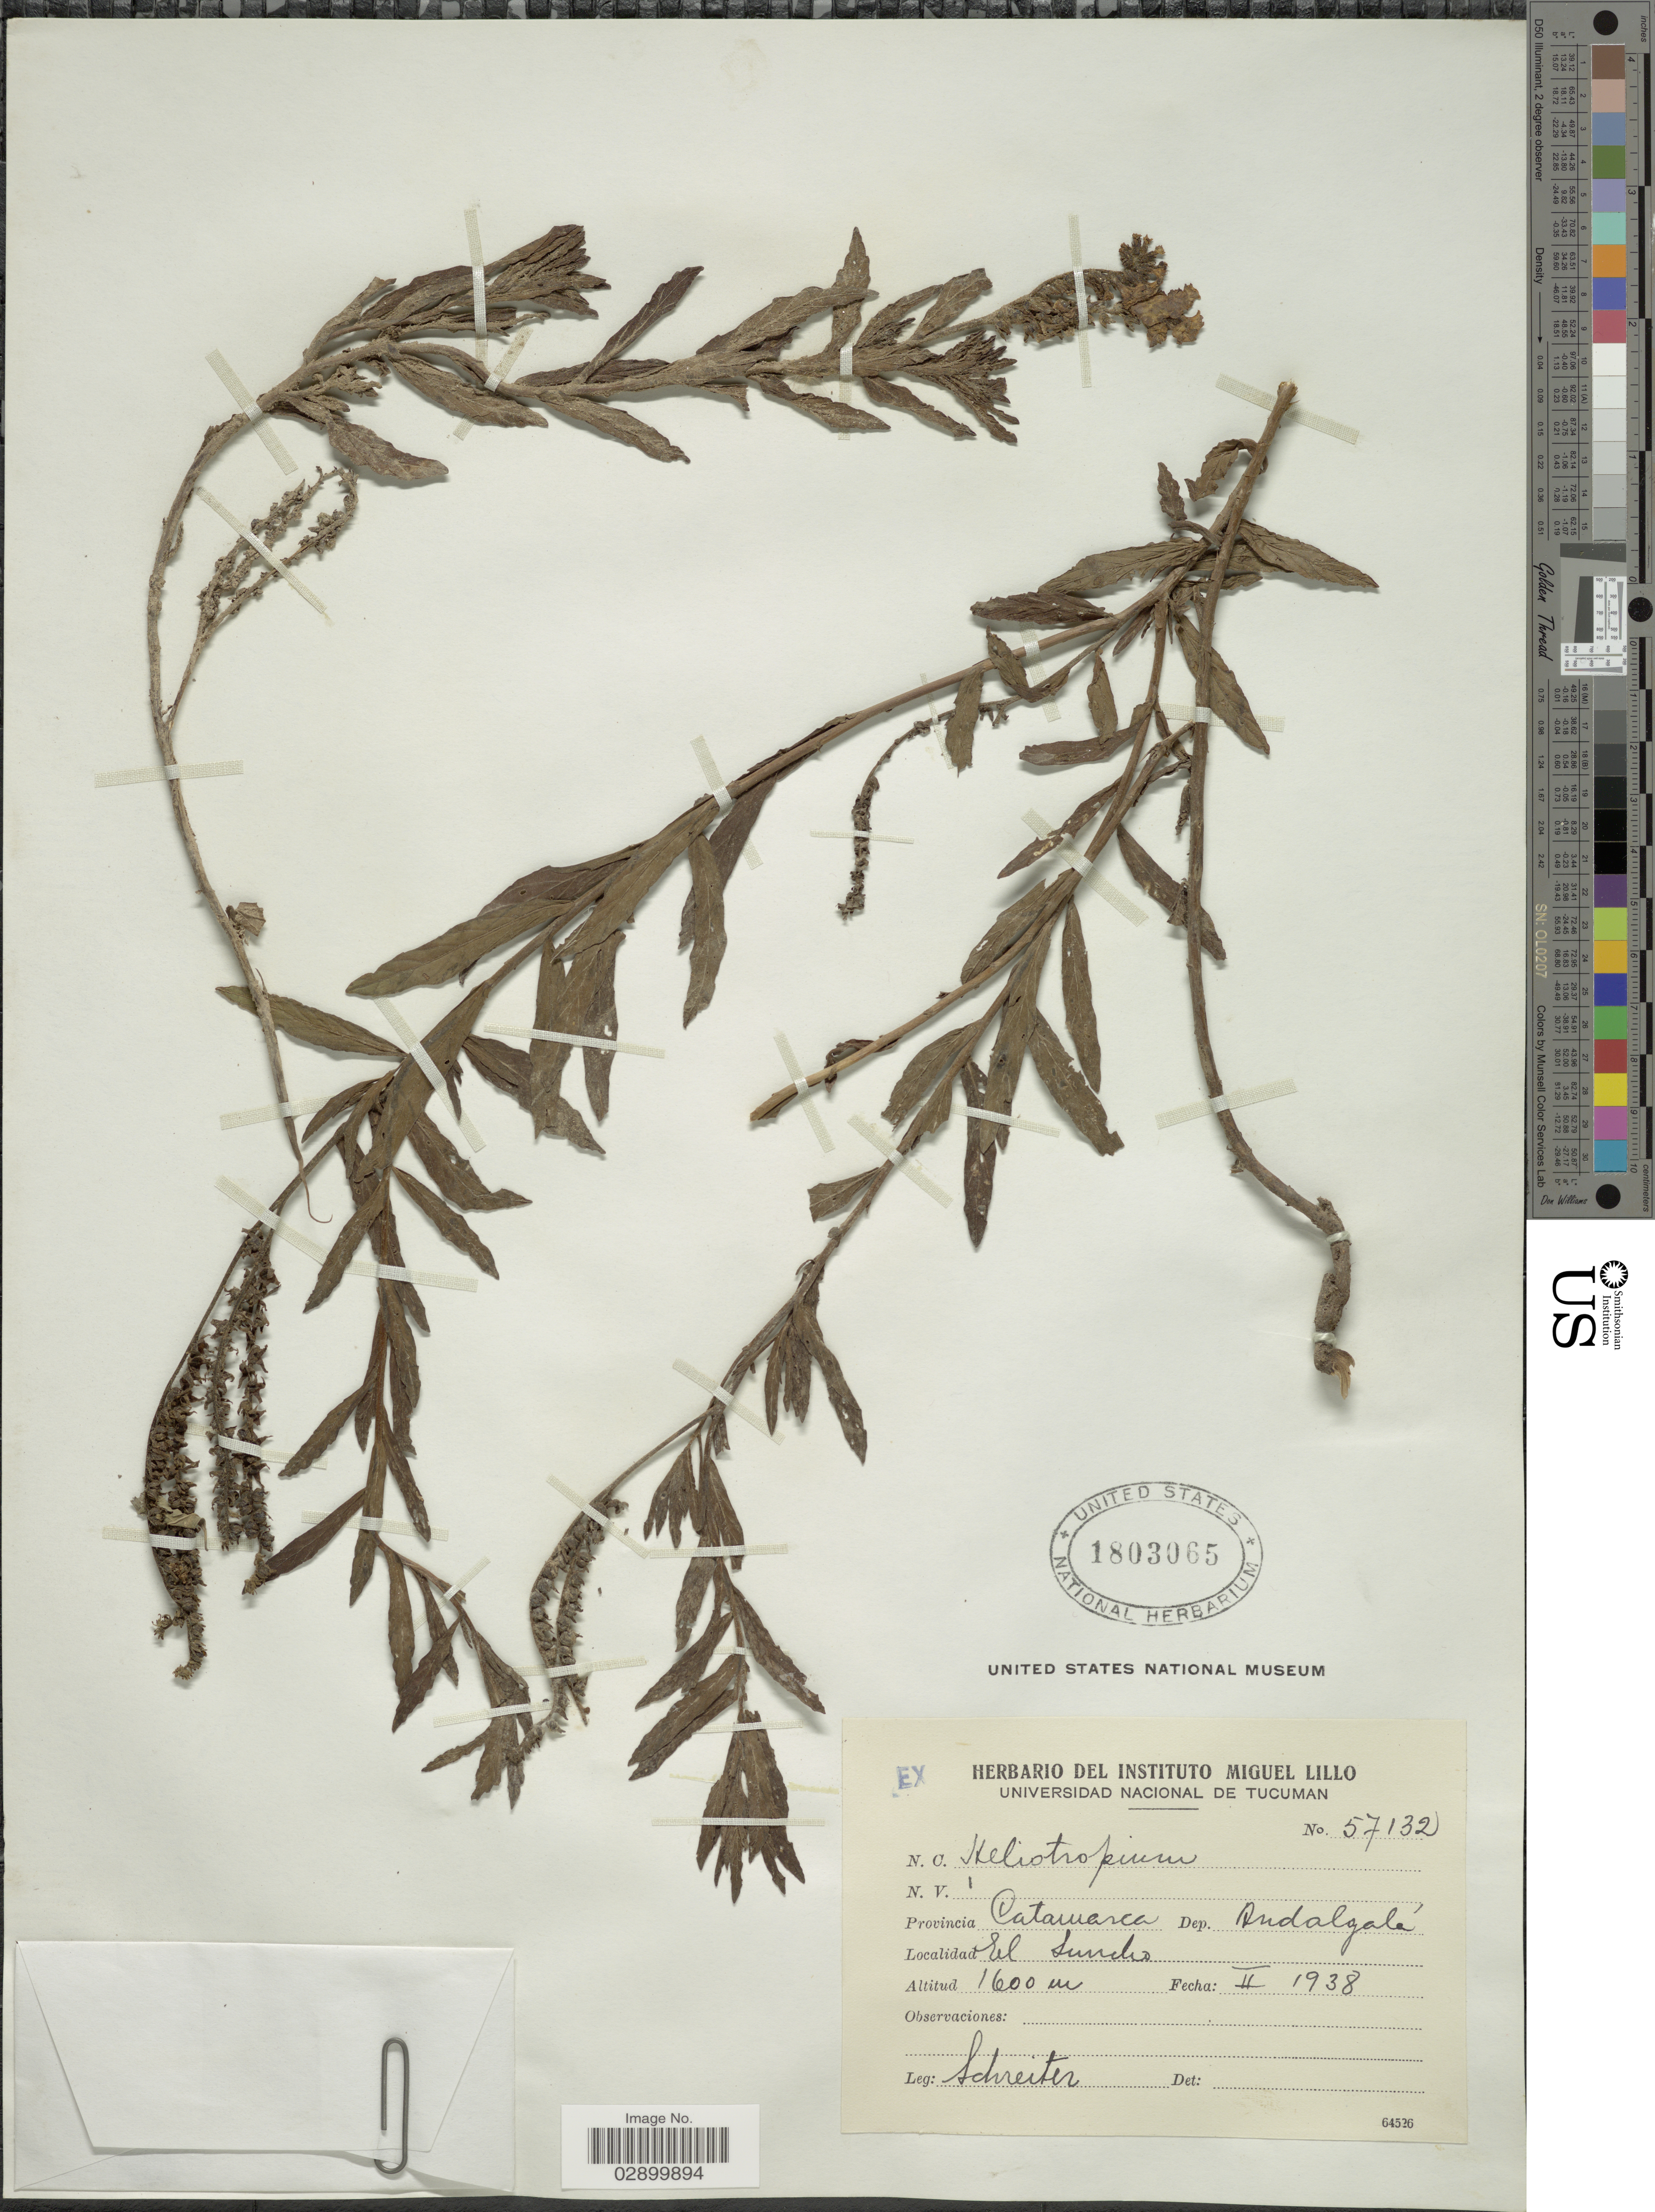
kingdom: Plantae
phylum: Tracheophyta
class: Magnoliopsida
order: Boraginales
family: Heliotropiaceae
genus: Heliotropium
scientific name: Heliotropium amplexicaule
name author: Vahl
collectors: -. Schreiter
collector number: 57132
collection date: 1938-02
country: Argentina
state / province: Catamarca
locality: Dep. Andalgalá. El Suncho.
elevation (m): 1600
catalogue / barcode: US 1803065